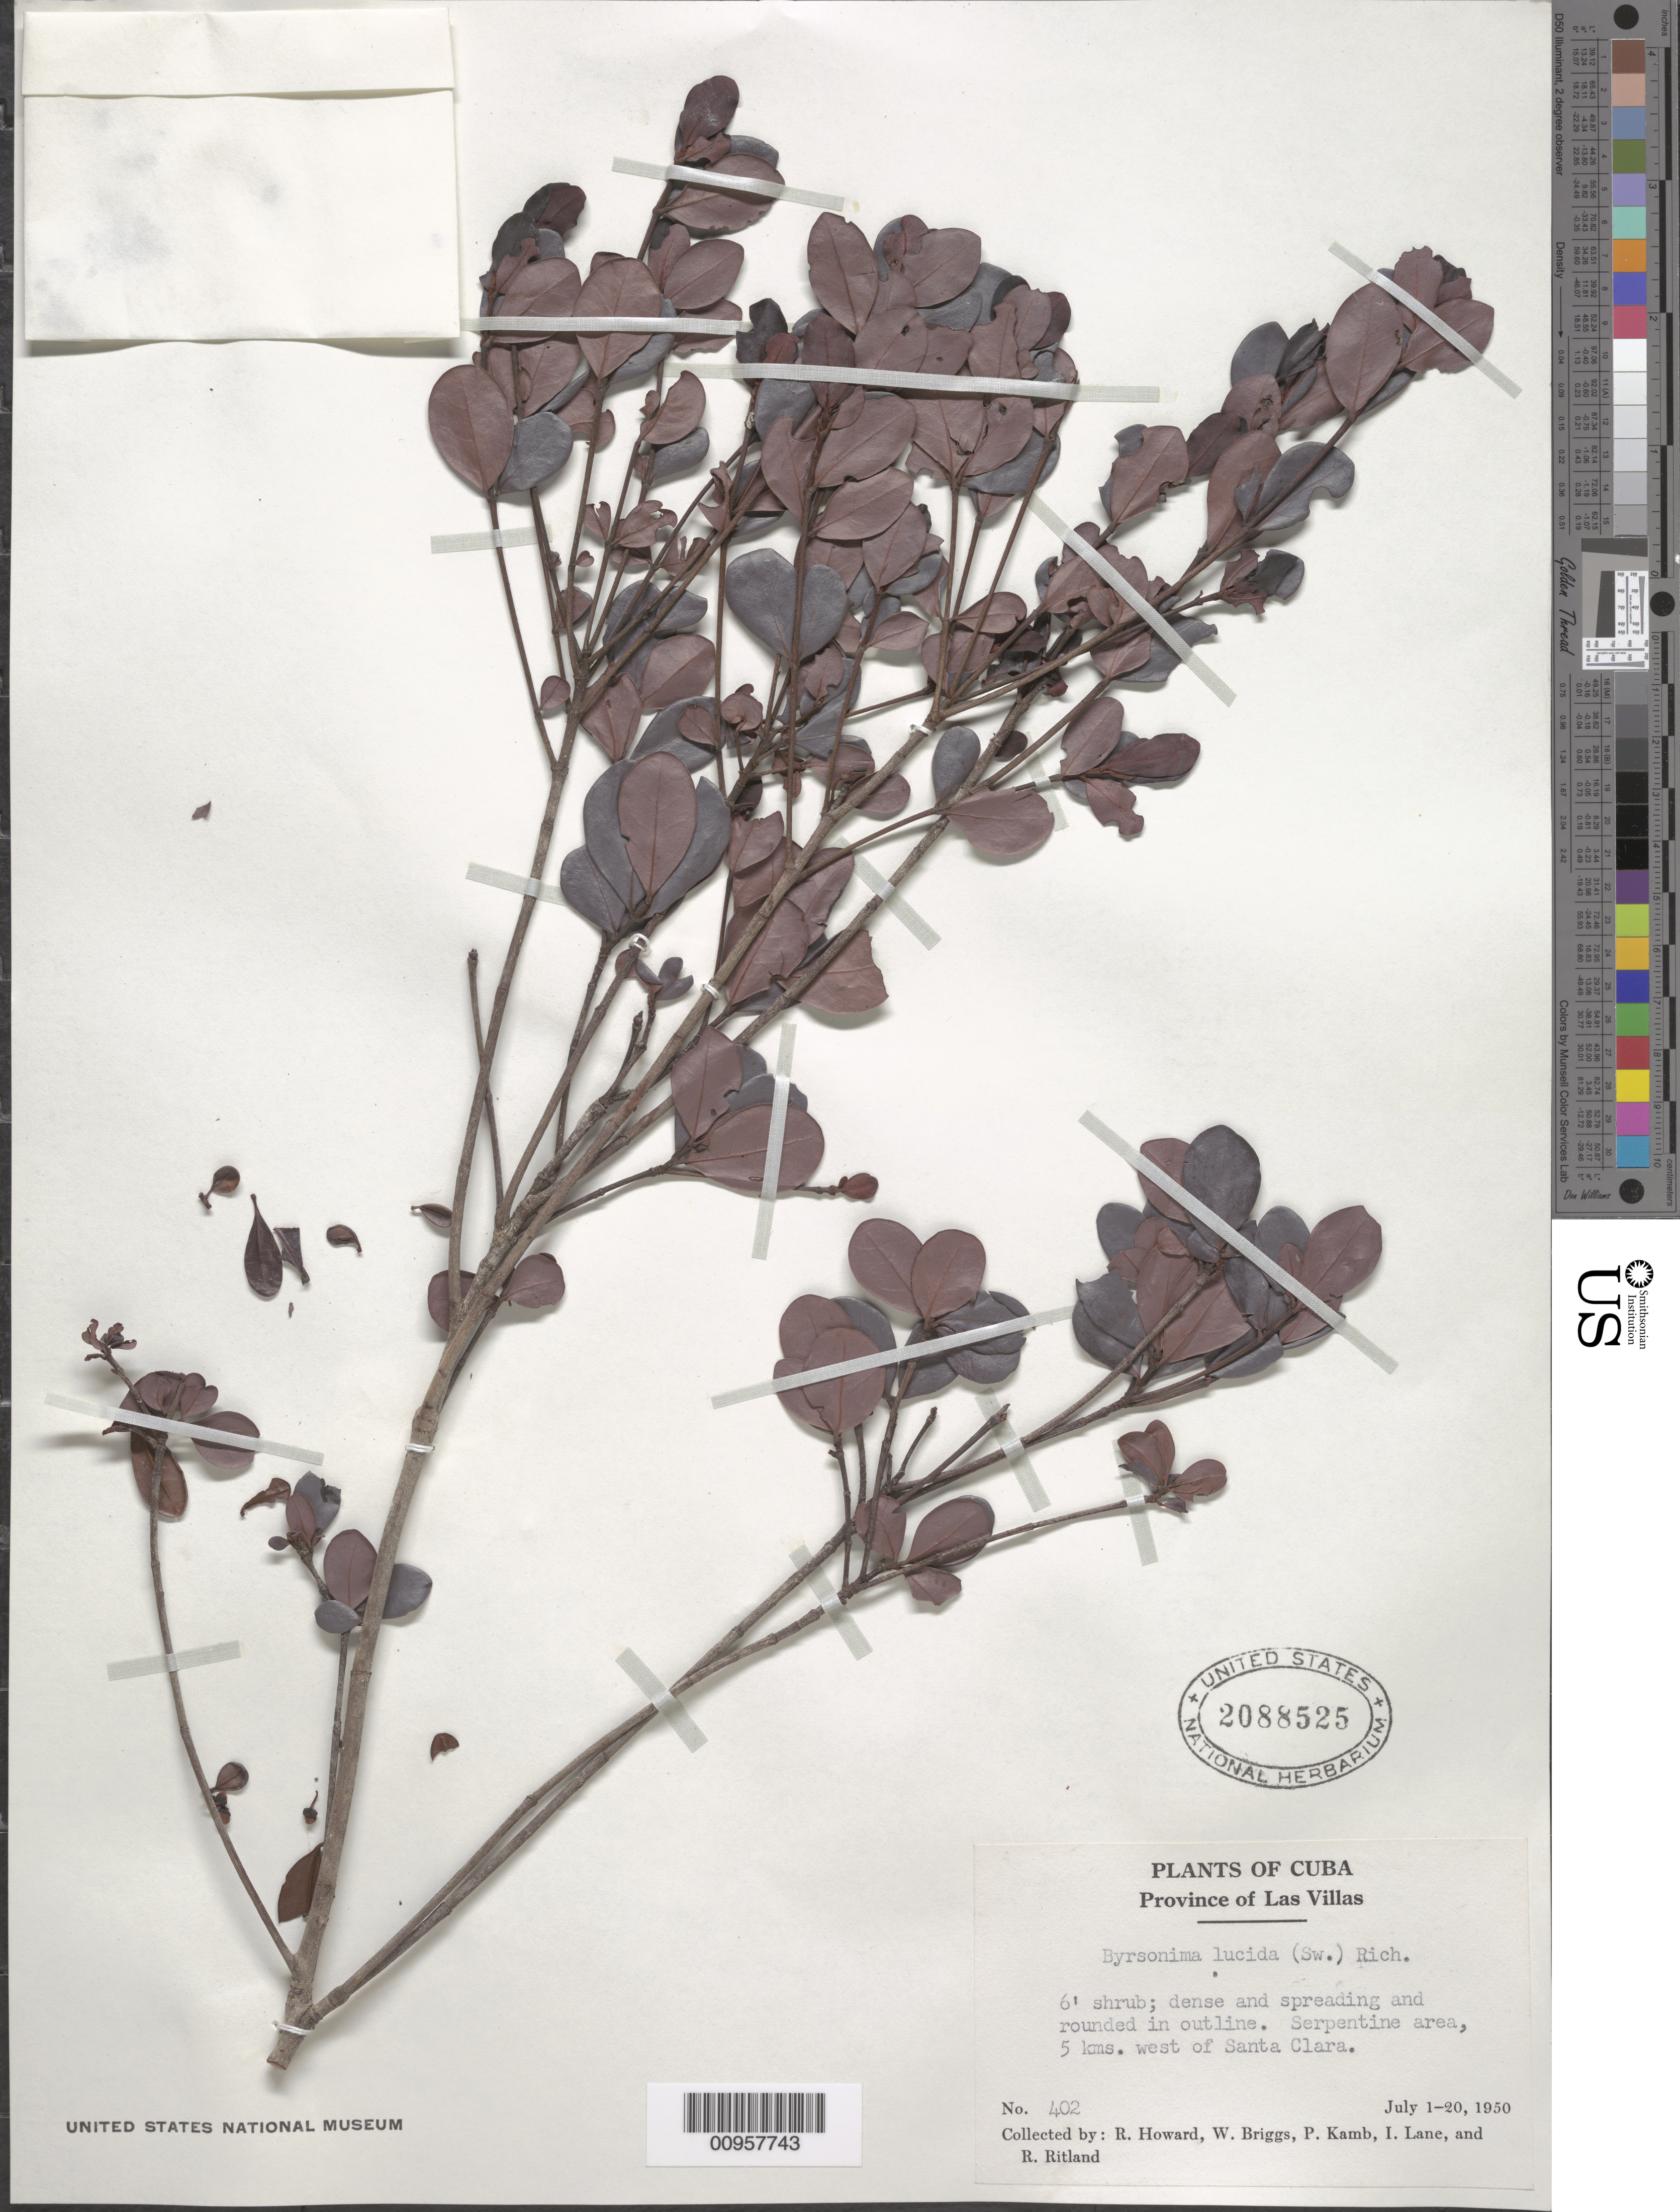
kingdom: Plantae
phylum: Tracheophyta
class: Magnoliopsida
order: Malpighiales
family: Malpighiaceae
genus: Byrsonima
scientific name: Byrsonima lucida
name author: (Mill.) DC.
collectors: R. A. Howard, W. Briggs, P. Kamb, I. Lane & R. Ritland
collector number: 402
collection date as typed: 01 Jul 1950 to 20 Jul 1950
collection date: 1950-07-01/1950-07-20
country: Cuba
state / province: Las Villas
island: Cuba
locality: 5 kms W of Santa Clara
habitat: Serpentine area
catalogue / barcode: US 2088525